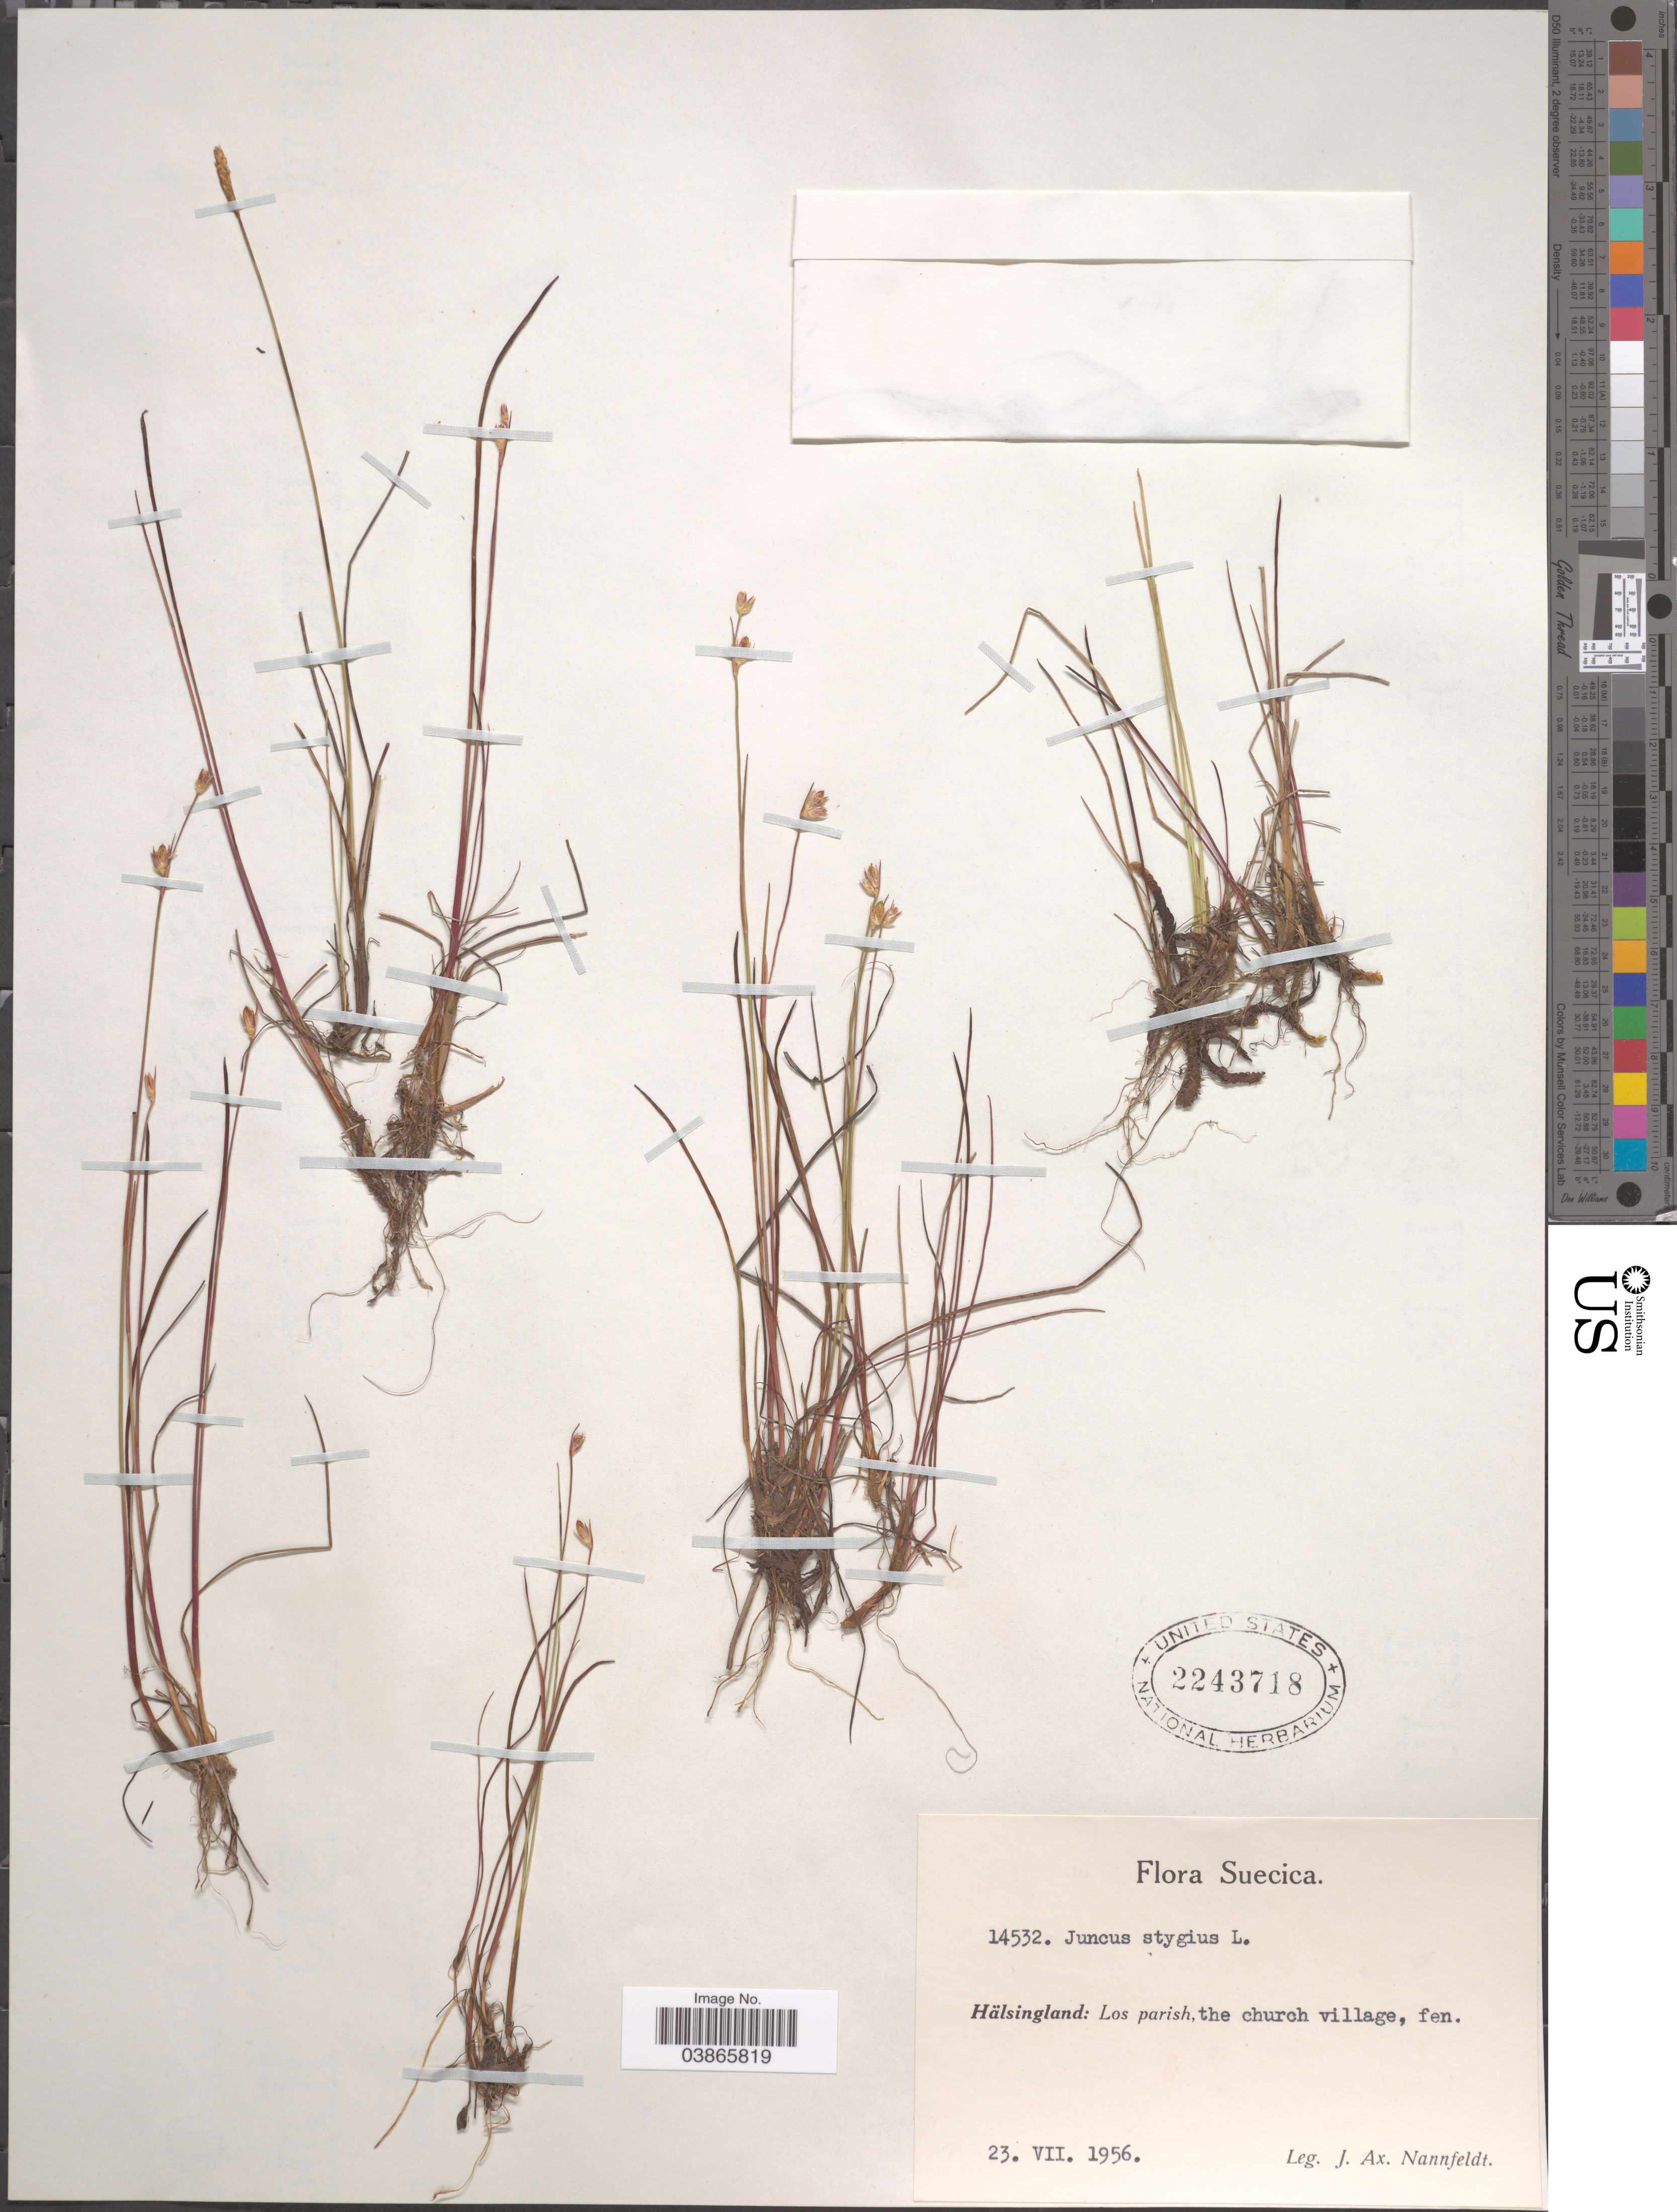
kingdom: Plantae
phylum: Tracheophyta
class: Liliopsida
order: Poales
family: Juncaceae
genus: Juncus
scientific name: Juncus stygius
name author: L.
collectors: J. Nannfeldt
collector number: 14532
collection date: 1956-07-23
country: Sweden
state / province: Gavleborg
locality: Suecica. Hälsingland: Los parish, the church village, fen.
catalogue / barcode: US 2243718